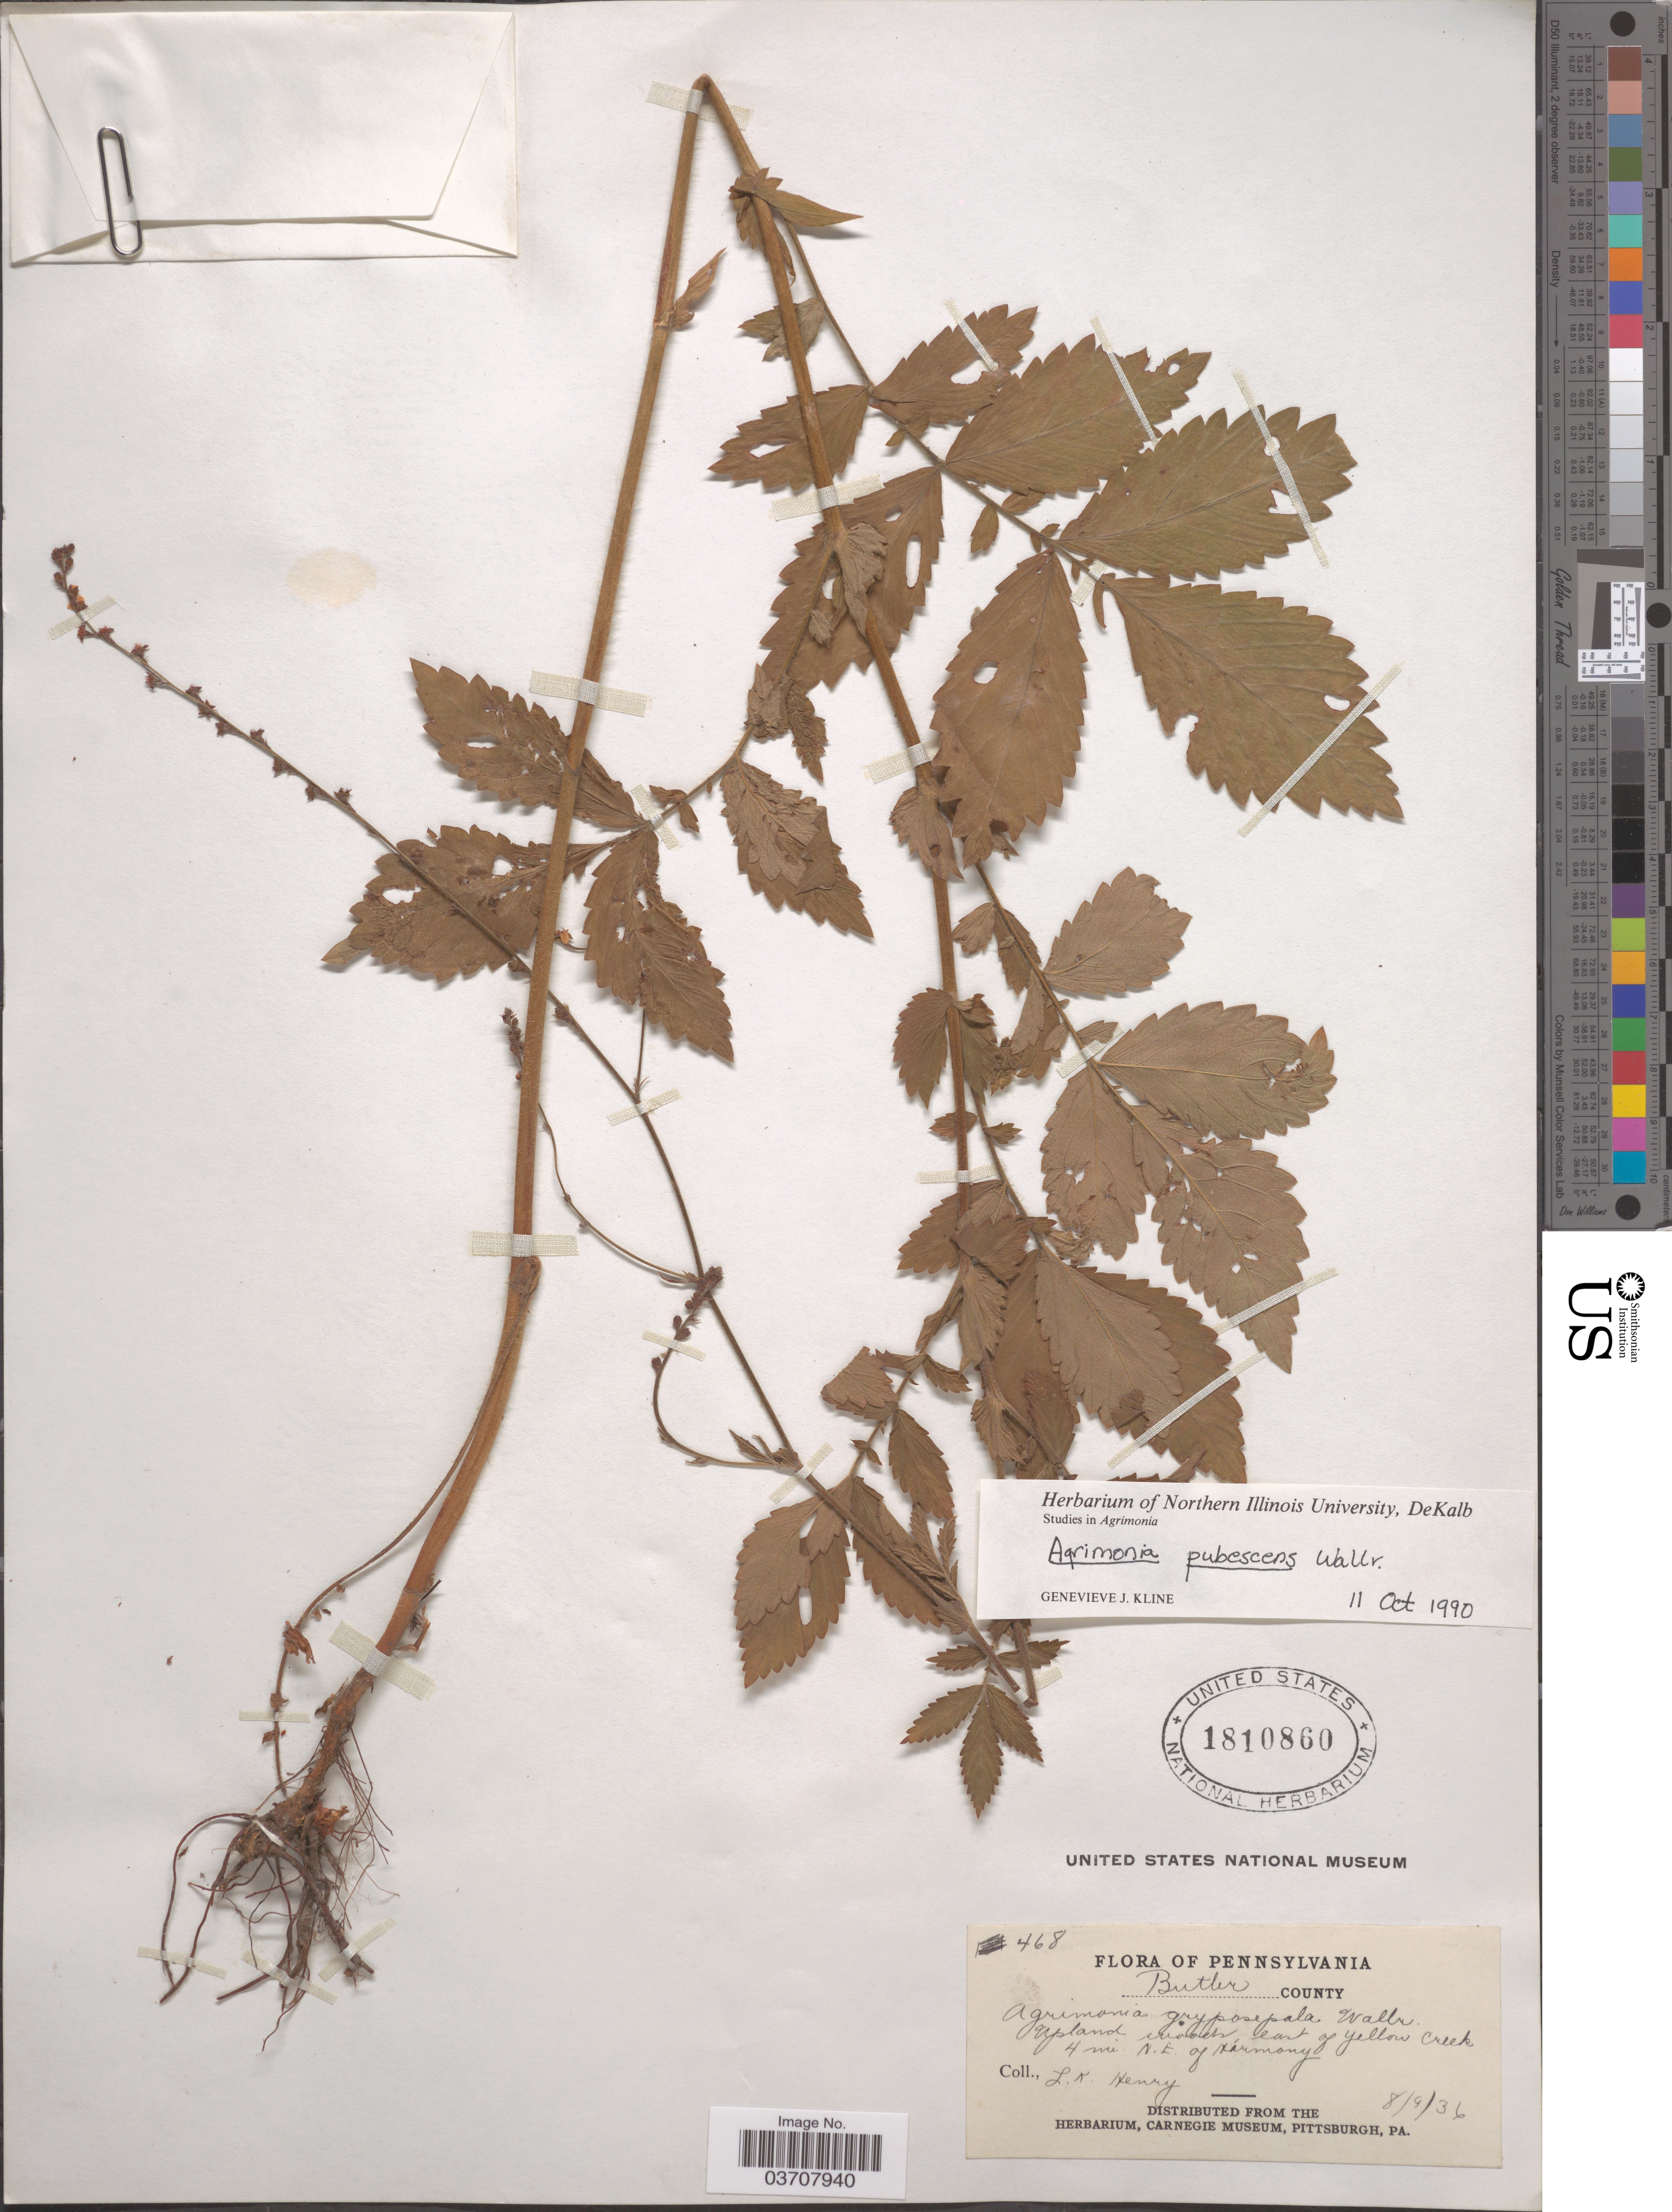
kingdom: Plantae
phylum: Tracheophyta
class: Magnoliopsida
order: Rosales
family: Rosaceae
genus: Agrimonia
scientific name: Agrimonia pubescens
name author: Wallr.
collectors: L. K. Henry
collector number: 468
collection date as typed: Transcribed d/m/y: 9/8/36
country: United States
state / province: Pennsylvania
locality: Butler County. Upland woods, east of Yellow Creek 4 mi. N.E. of Harmony.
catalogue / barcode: US 1810860